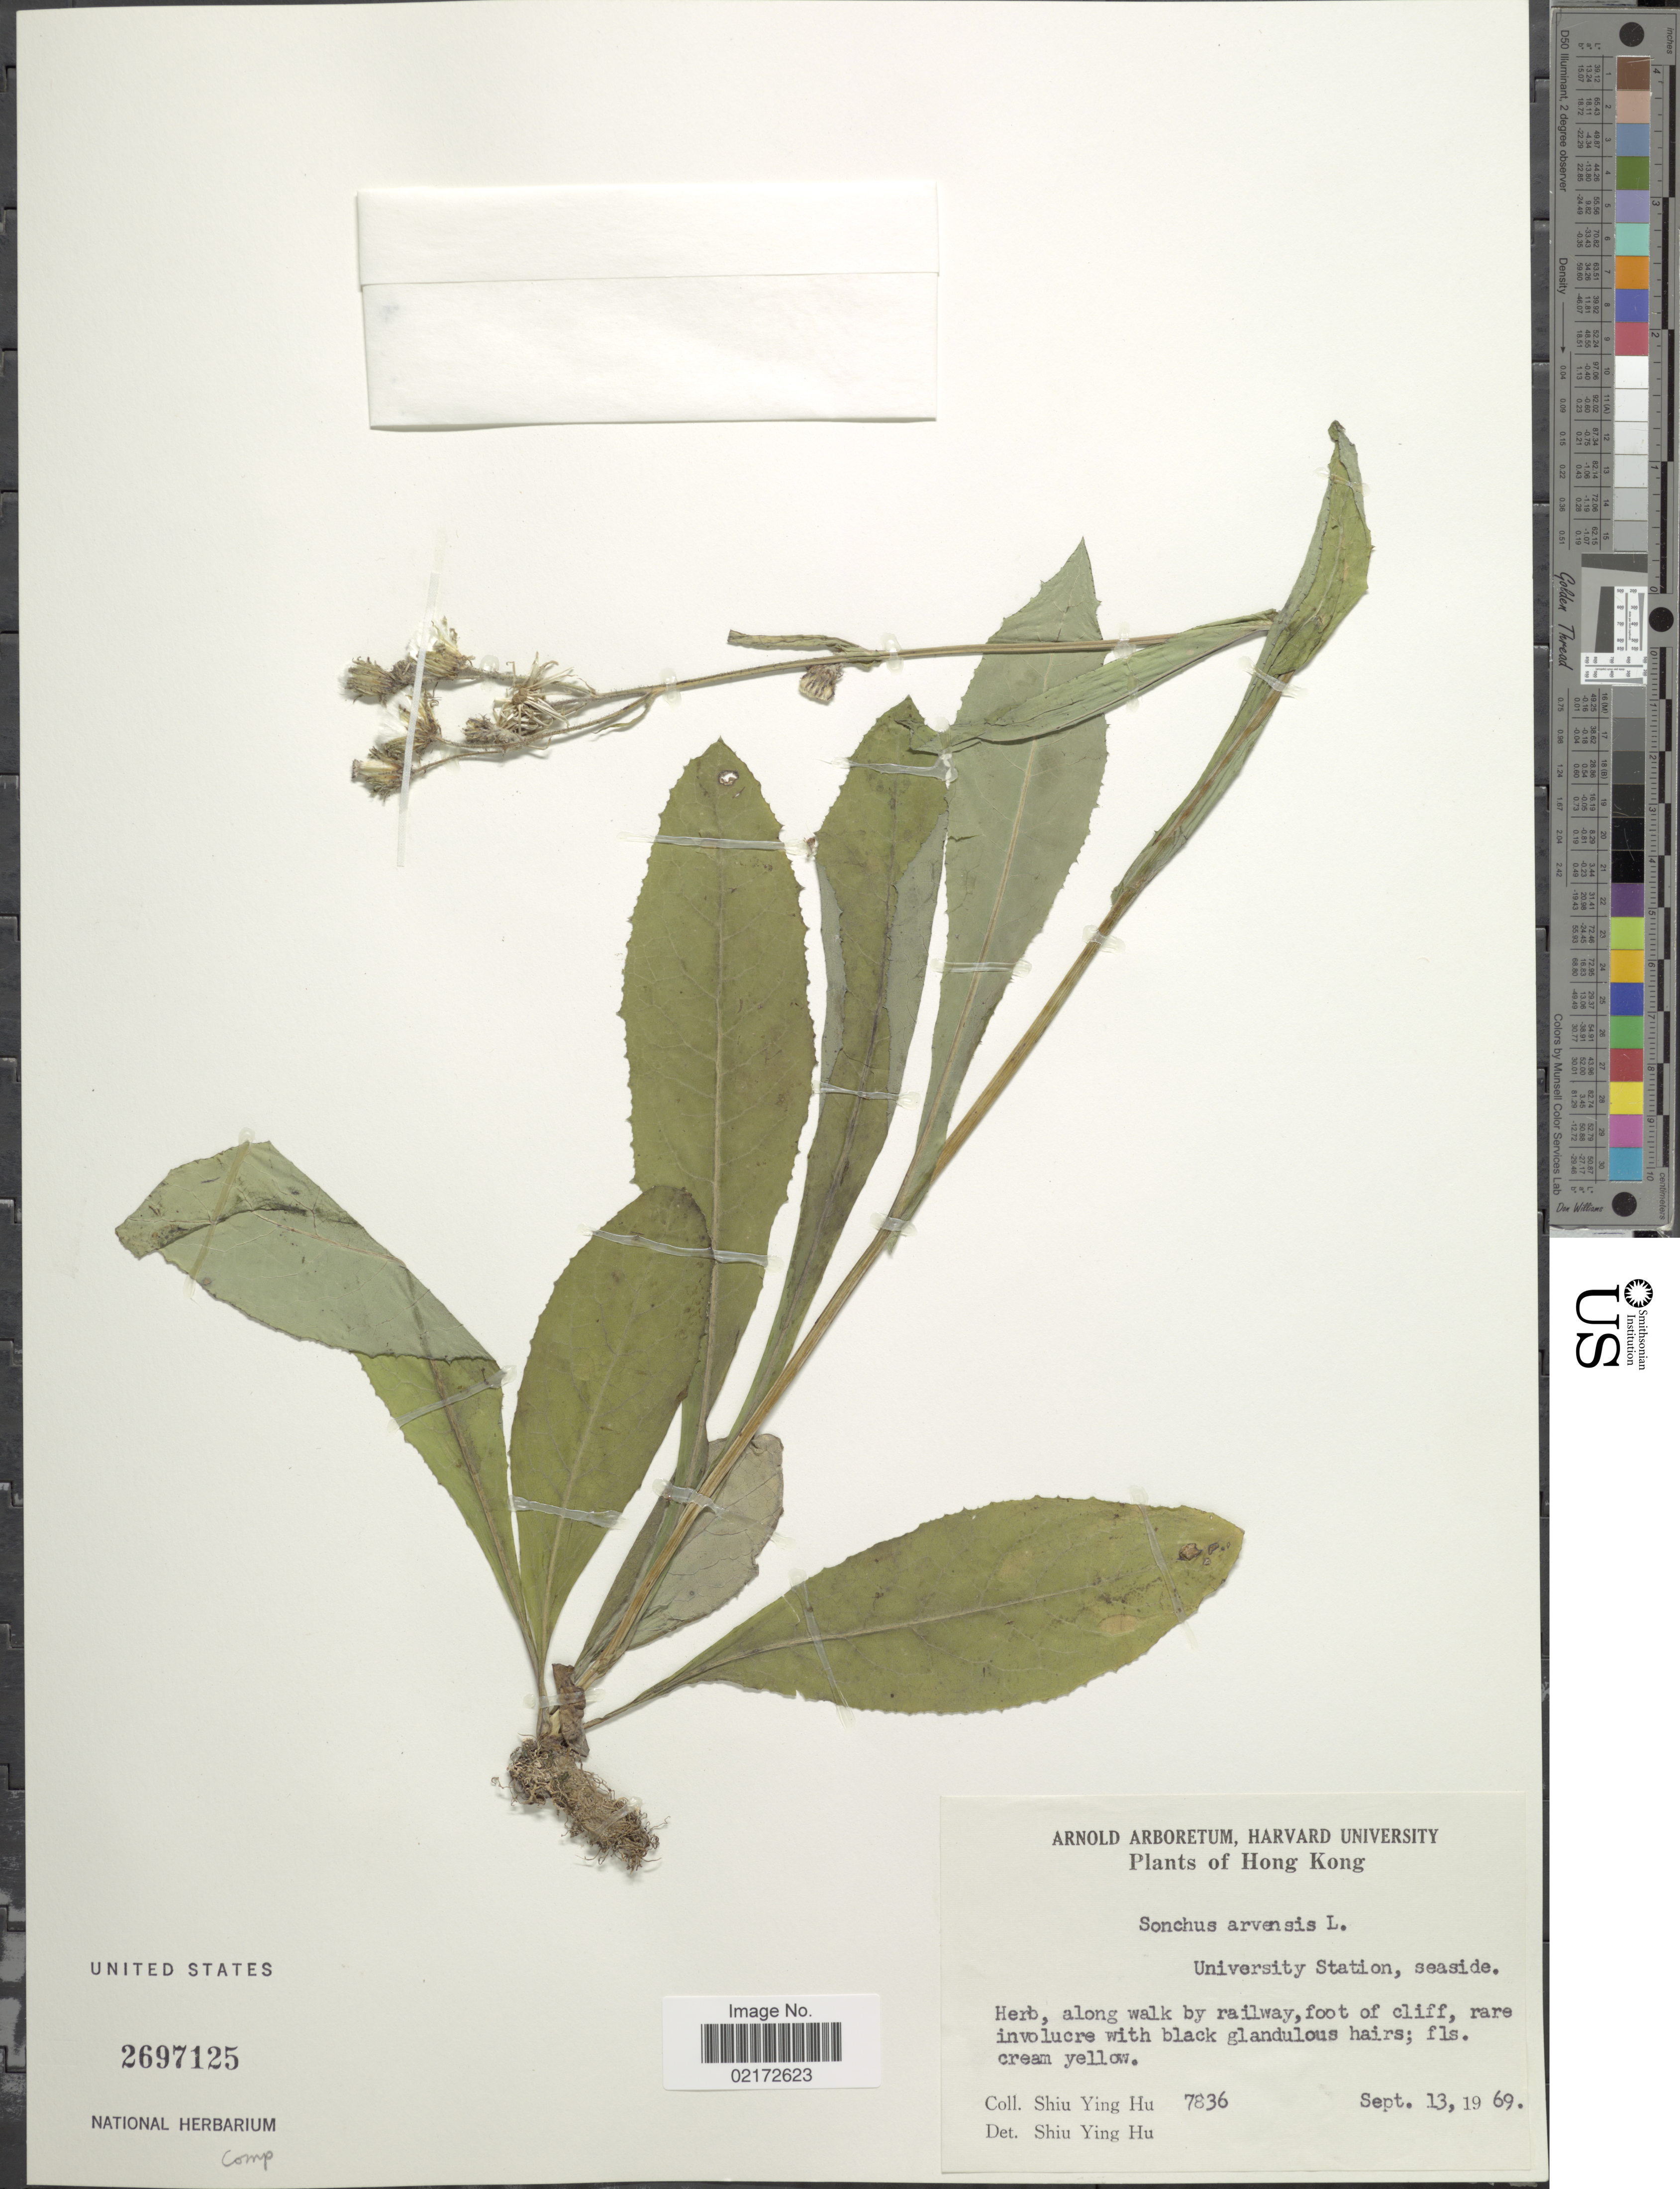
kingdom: Plantae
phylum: Tracheophyta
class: Magnoliopsida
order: Asterales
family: Asteraceae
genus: Sonchus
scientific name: Sonchus arvensis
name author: L.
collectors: S. Y. Hu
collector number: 7836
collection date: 1969-09-13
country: China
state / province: Hong Kong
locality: Unviersity Station, seaside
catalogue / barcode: US 2697125